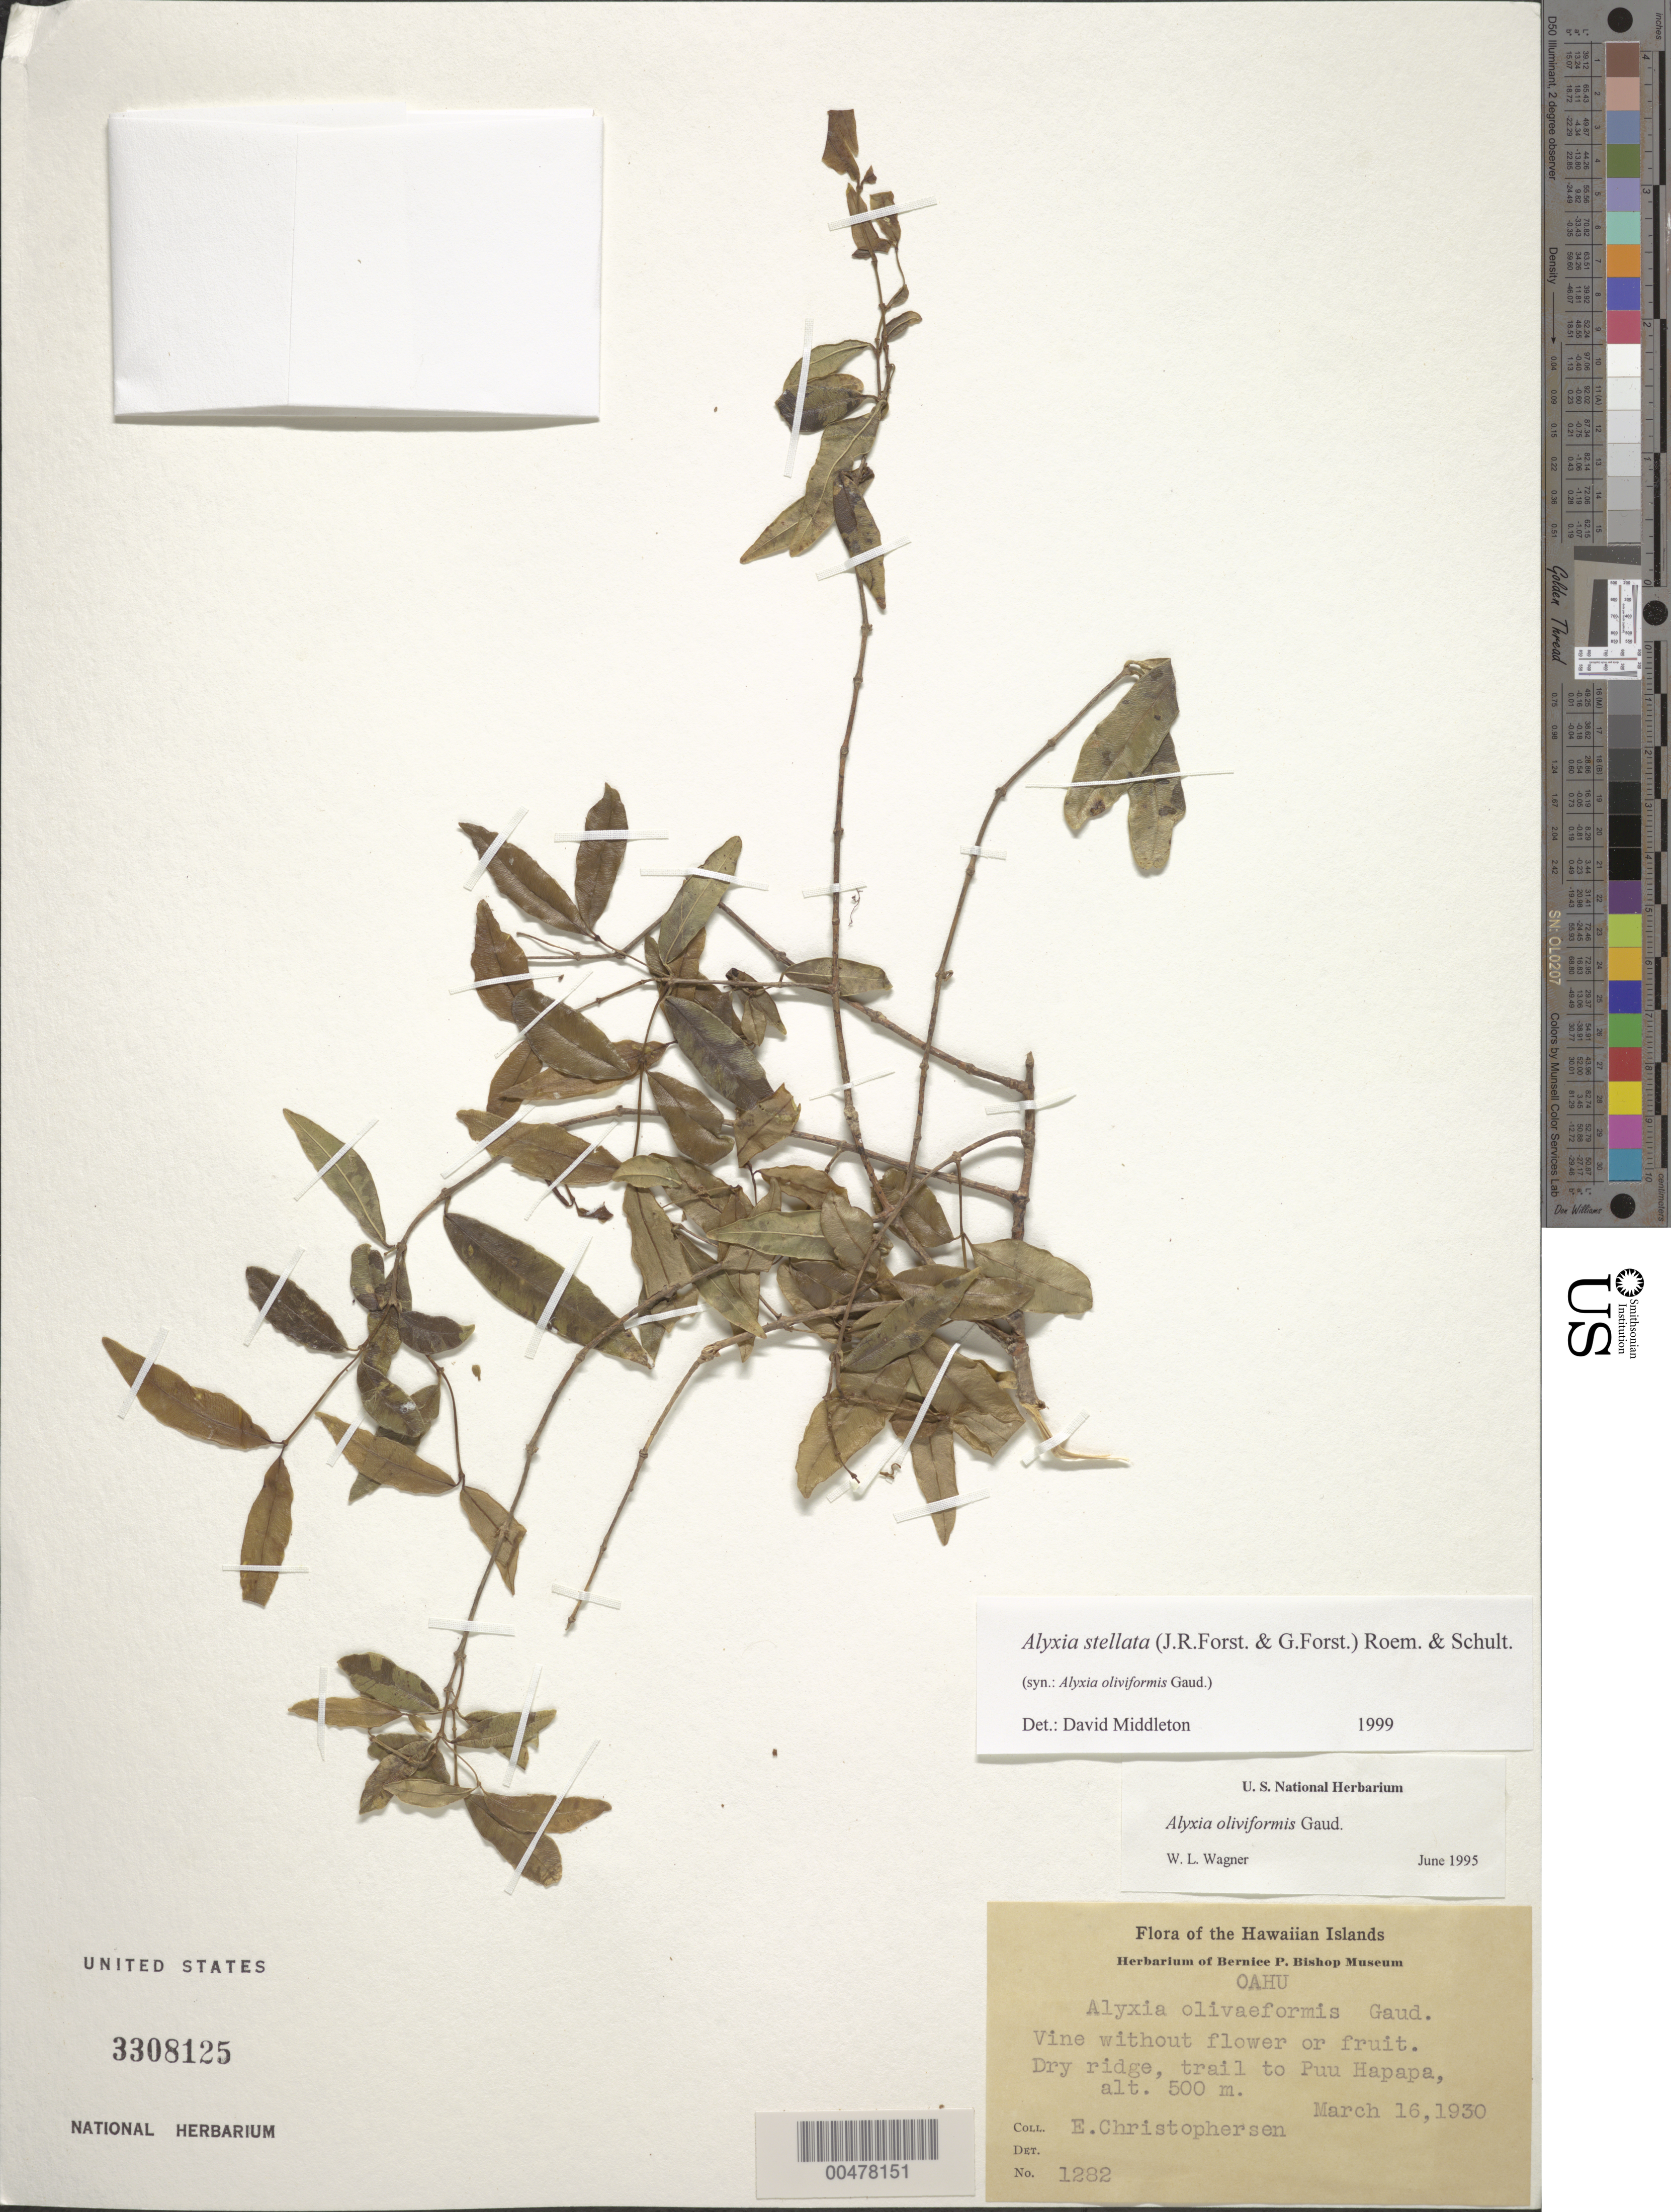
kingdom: Plantae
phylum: Tracheophyta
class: Magnoliopsida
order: Gentianales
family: Apocynaceae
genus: Alyxia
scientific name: Alyxia stellata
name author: (J.R. Forst. & G. Forst.) Roem. & Schult.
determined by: Middleton, D. J.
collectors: E. Christophersen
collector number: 1282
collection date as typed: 16 Mar 1930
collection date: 1930-03-16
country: United States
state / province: Hawaii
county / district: Honolulu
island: Oahu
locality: Trail to Puu Hapapa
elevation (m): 500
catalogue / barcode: US 3308125